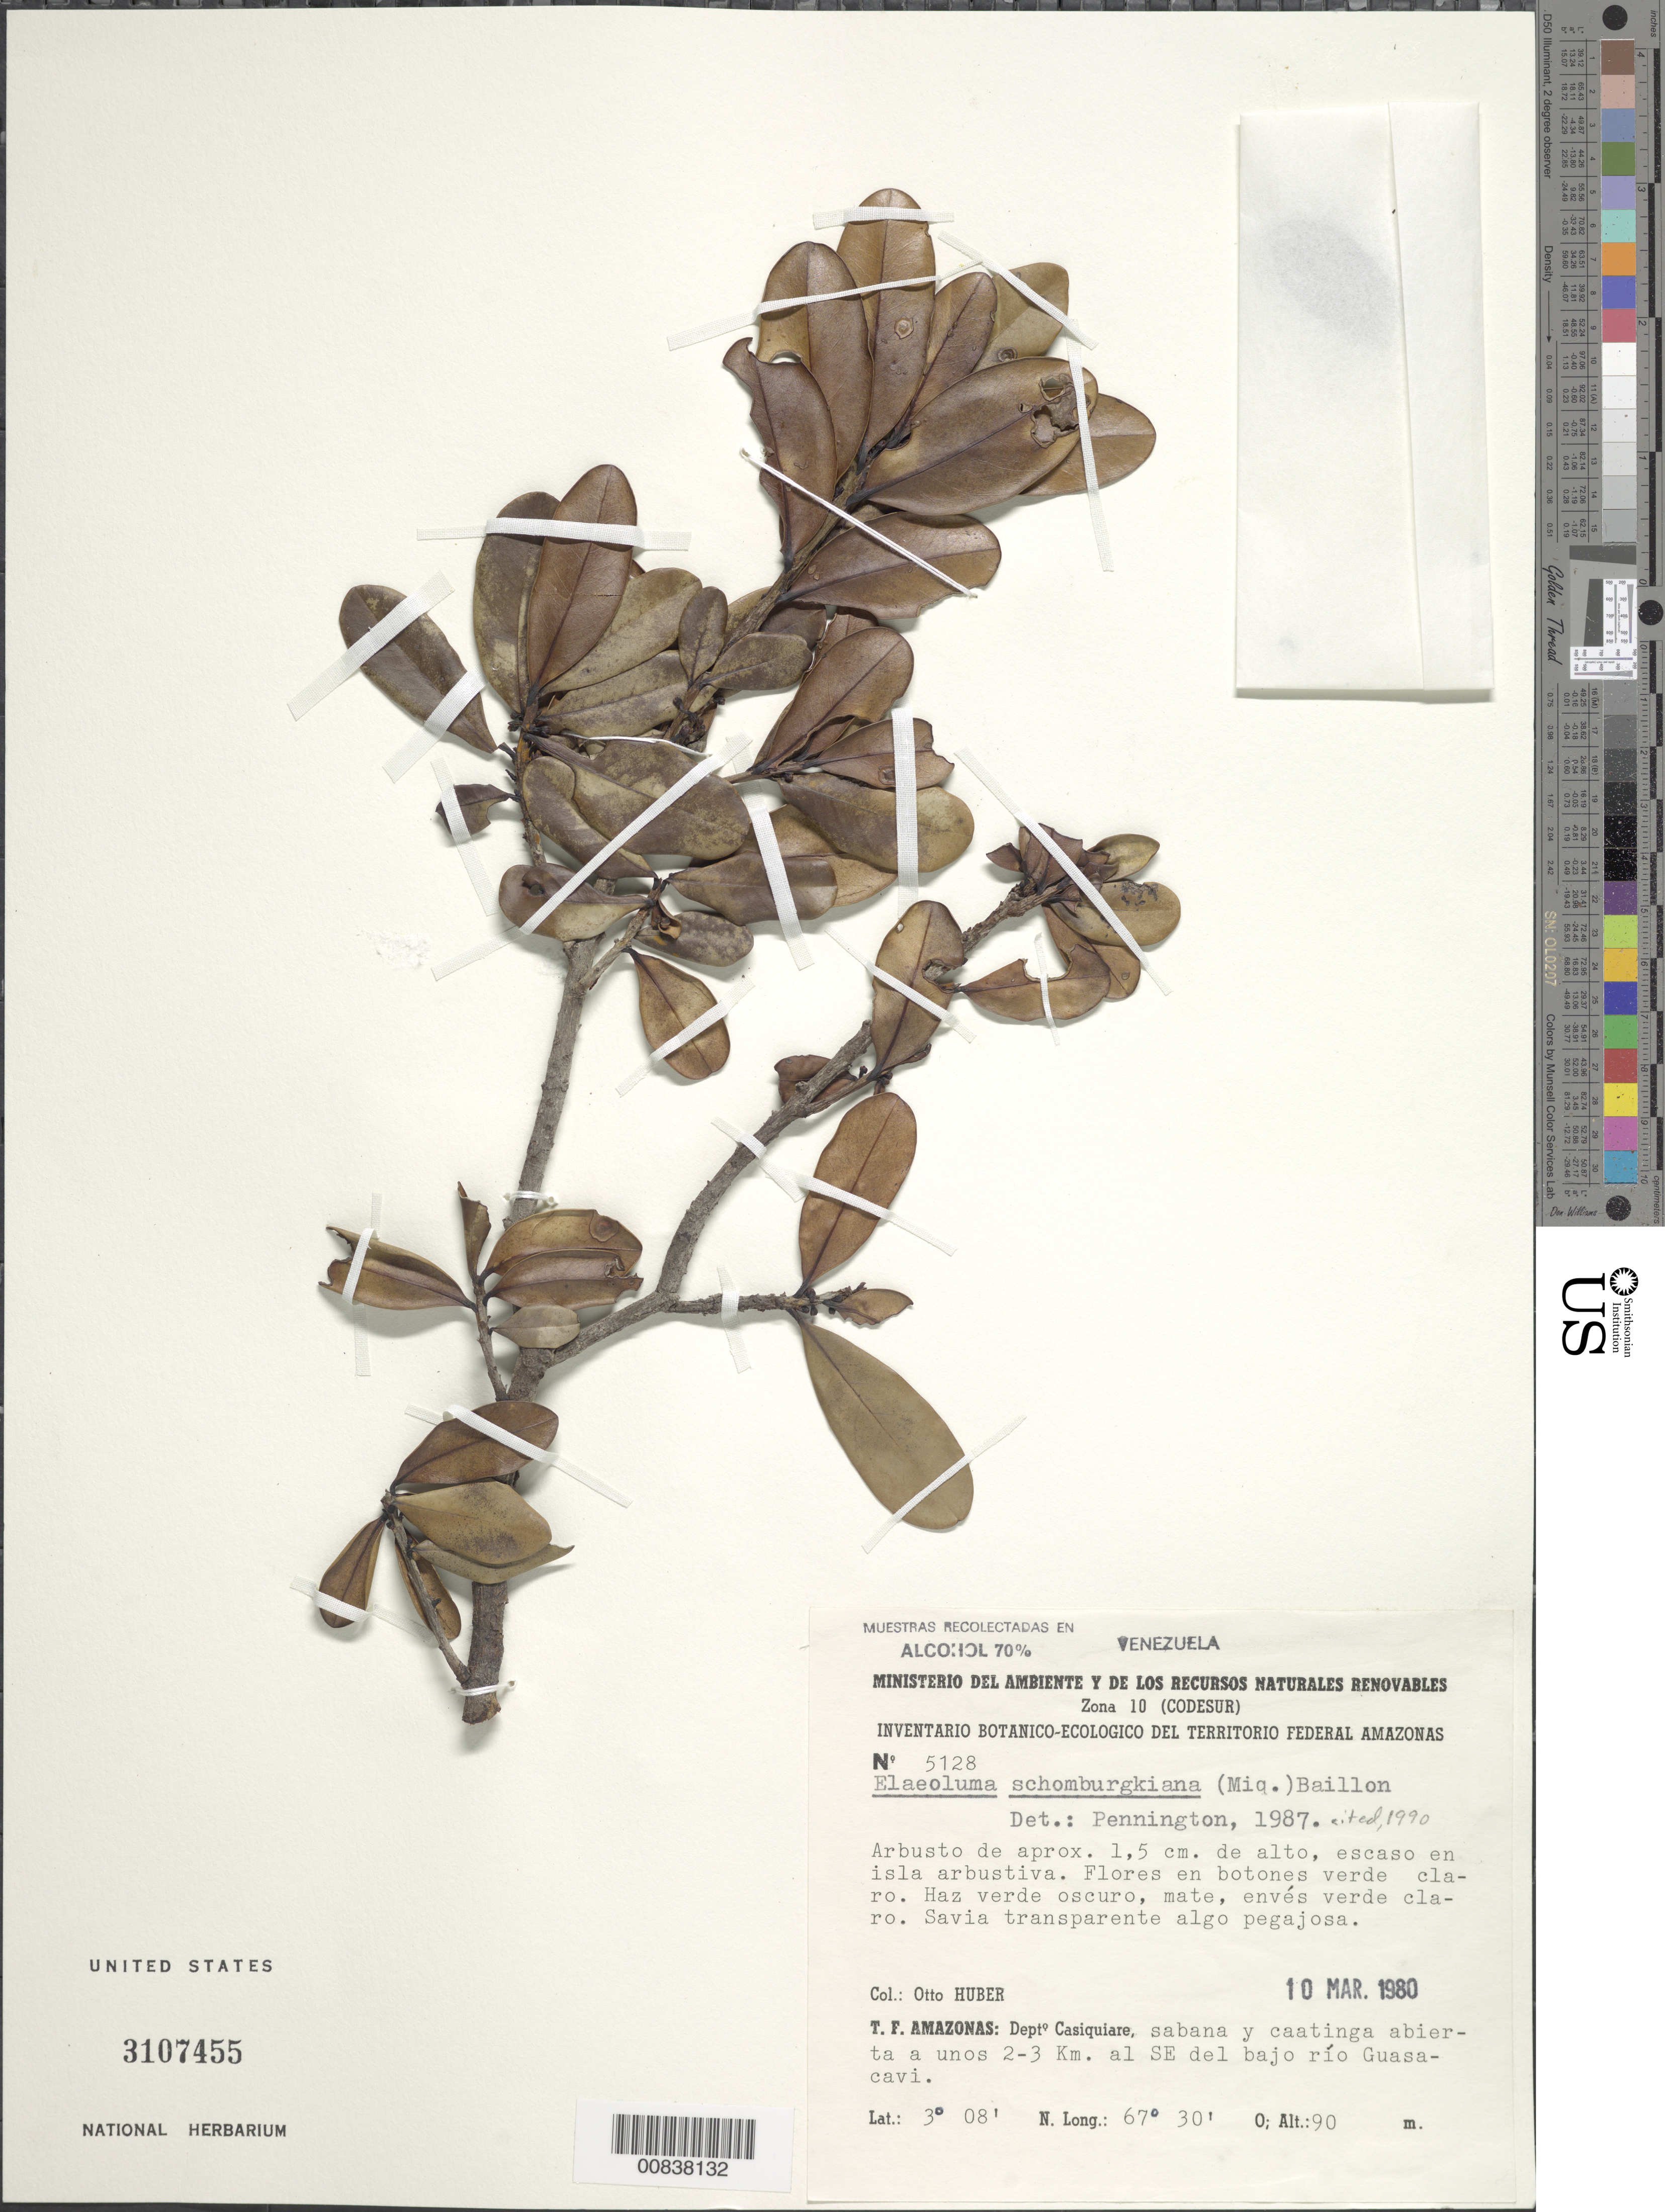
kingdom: Plantae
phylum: Tracheophyta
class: Magnoliopsida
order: Ericales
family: Sapotaceae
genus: Elaeoluma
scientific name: Elaeoluma schomburgkiana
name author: (Miq.) Baill.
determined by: Pennington, T. D., (K)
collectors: O. Huber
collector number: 5128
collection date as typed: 10-Mar-80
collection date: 1980-03-10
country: Venezuela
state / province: Amazonas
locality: Río Guasacavi, 2-3 km al SE del bajo rio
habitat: Sabana y caatinga abierta; en isla arbustiva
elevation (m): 90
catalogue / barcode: US 3107455